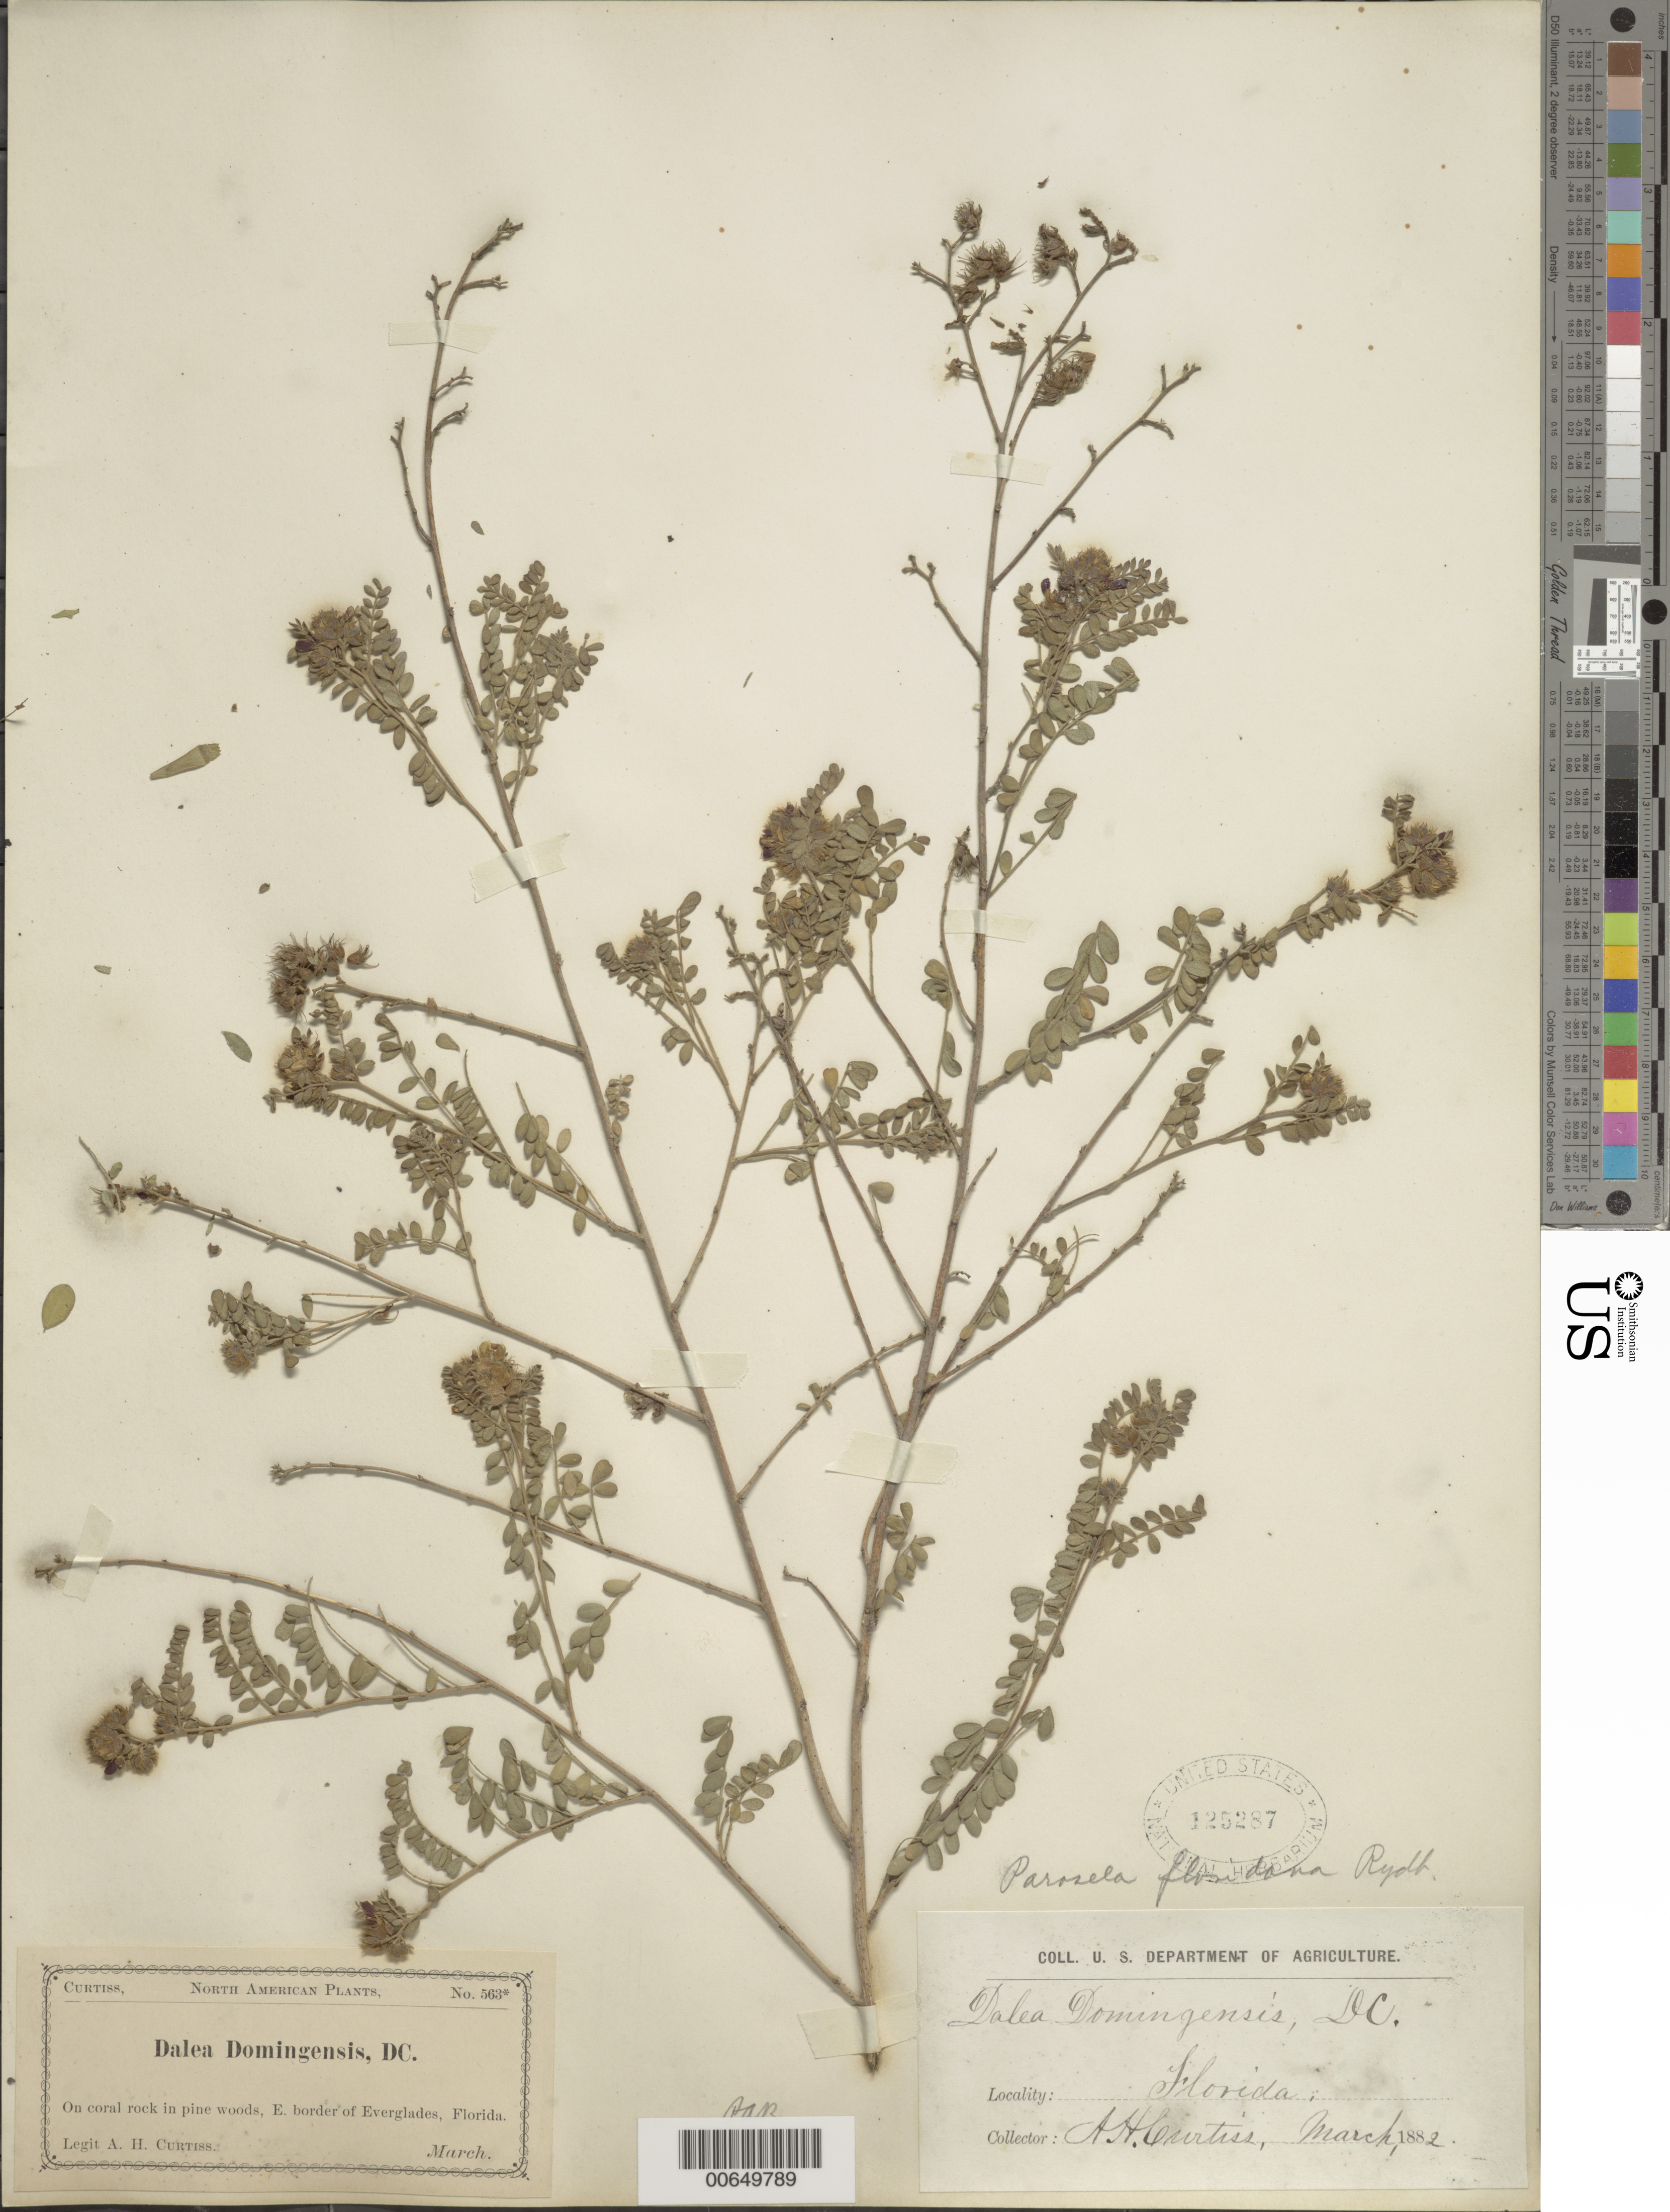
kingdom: Plantae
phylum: Tracheophyta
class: Magnoliopsida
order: Fabales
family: Fabaceae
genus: Dalea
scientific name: Dalea carthagenensis var. floridana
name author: (Rydb.) Barneby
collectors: A. H. Curtiss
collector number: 563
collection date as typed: Mar 1882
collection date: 1882-03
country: United States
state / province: Florida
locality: E border of Everglades.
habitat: On coral rock in pine woods.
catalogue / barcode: US 125287